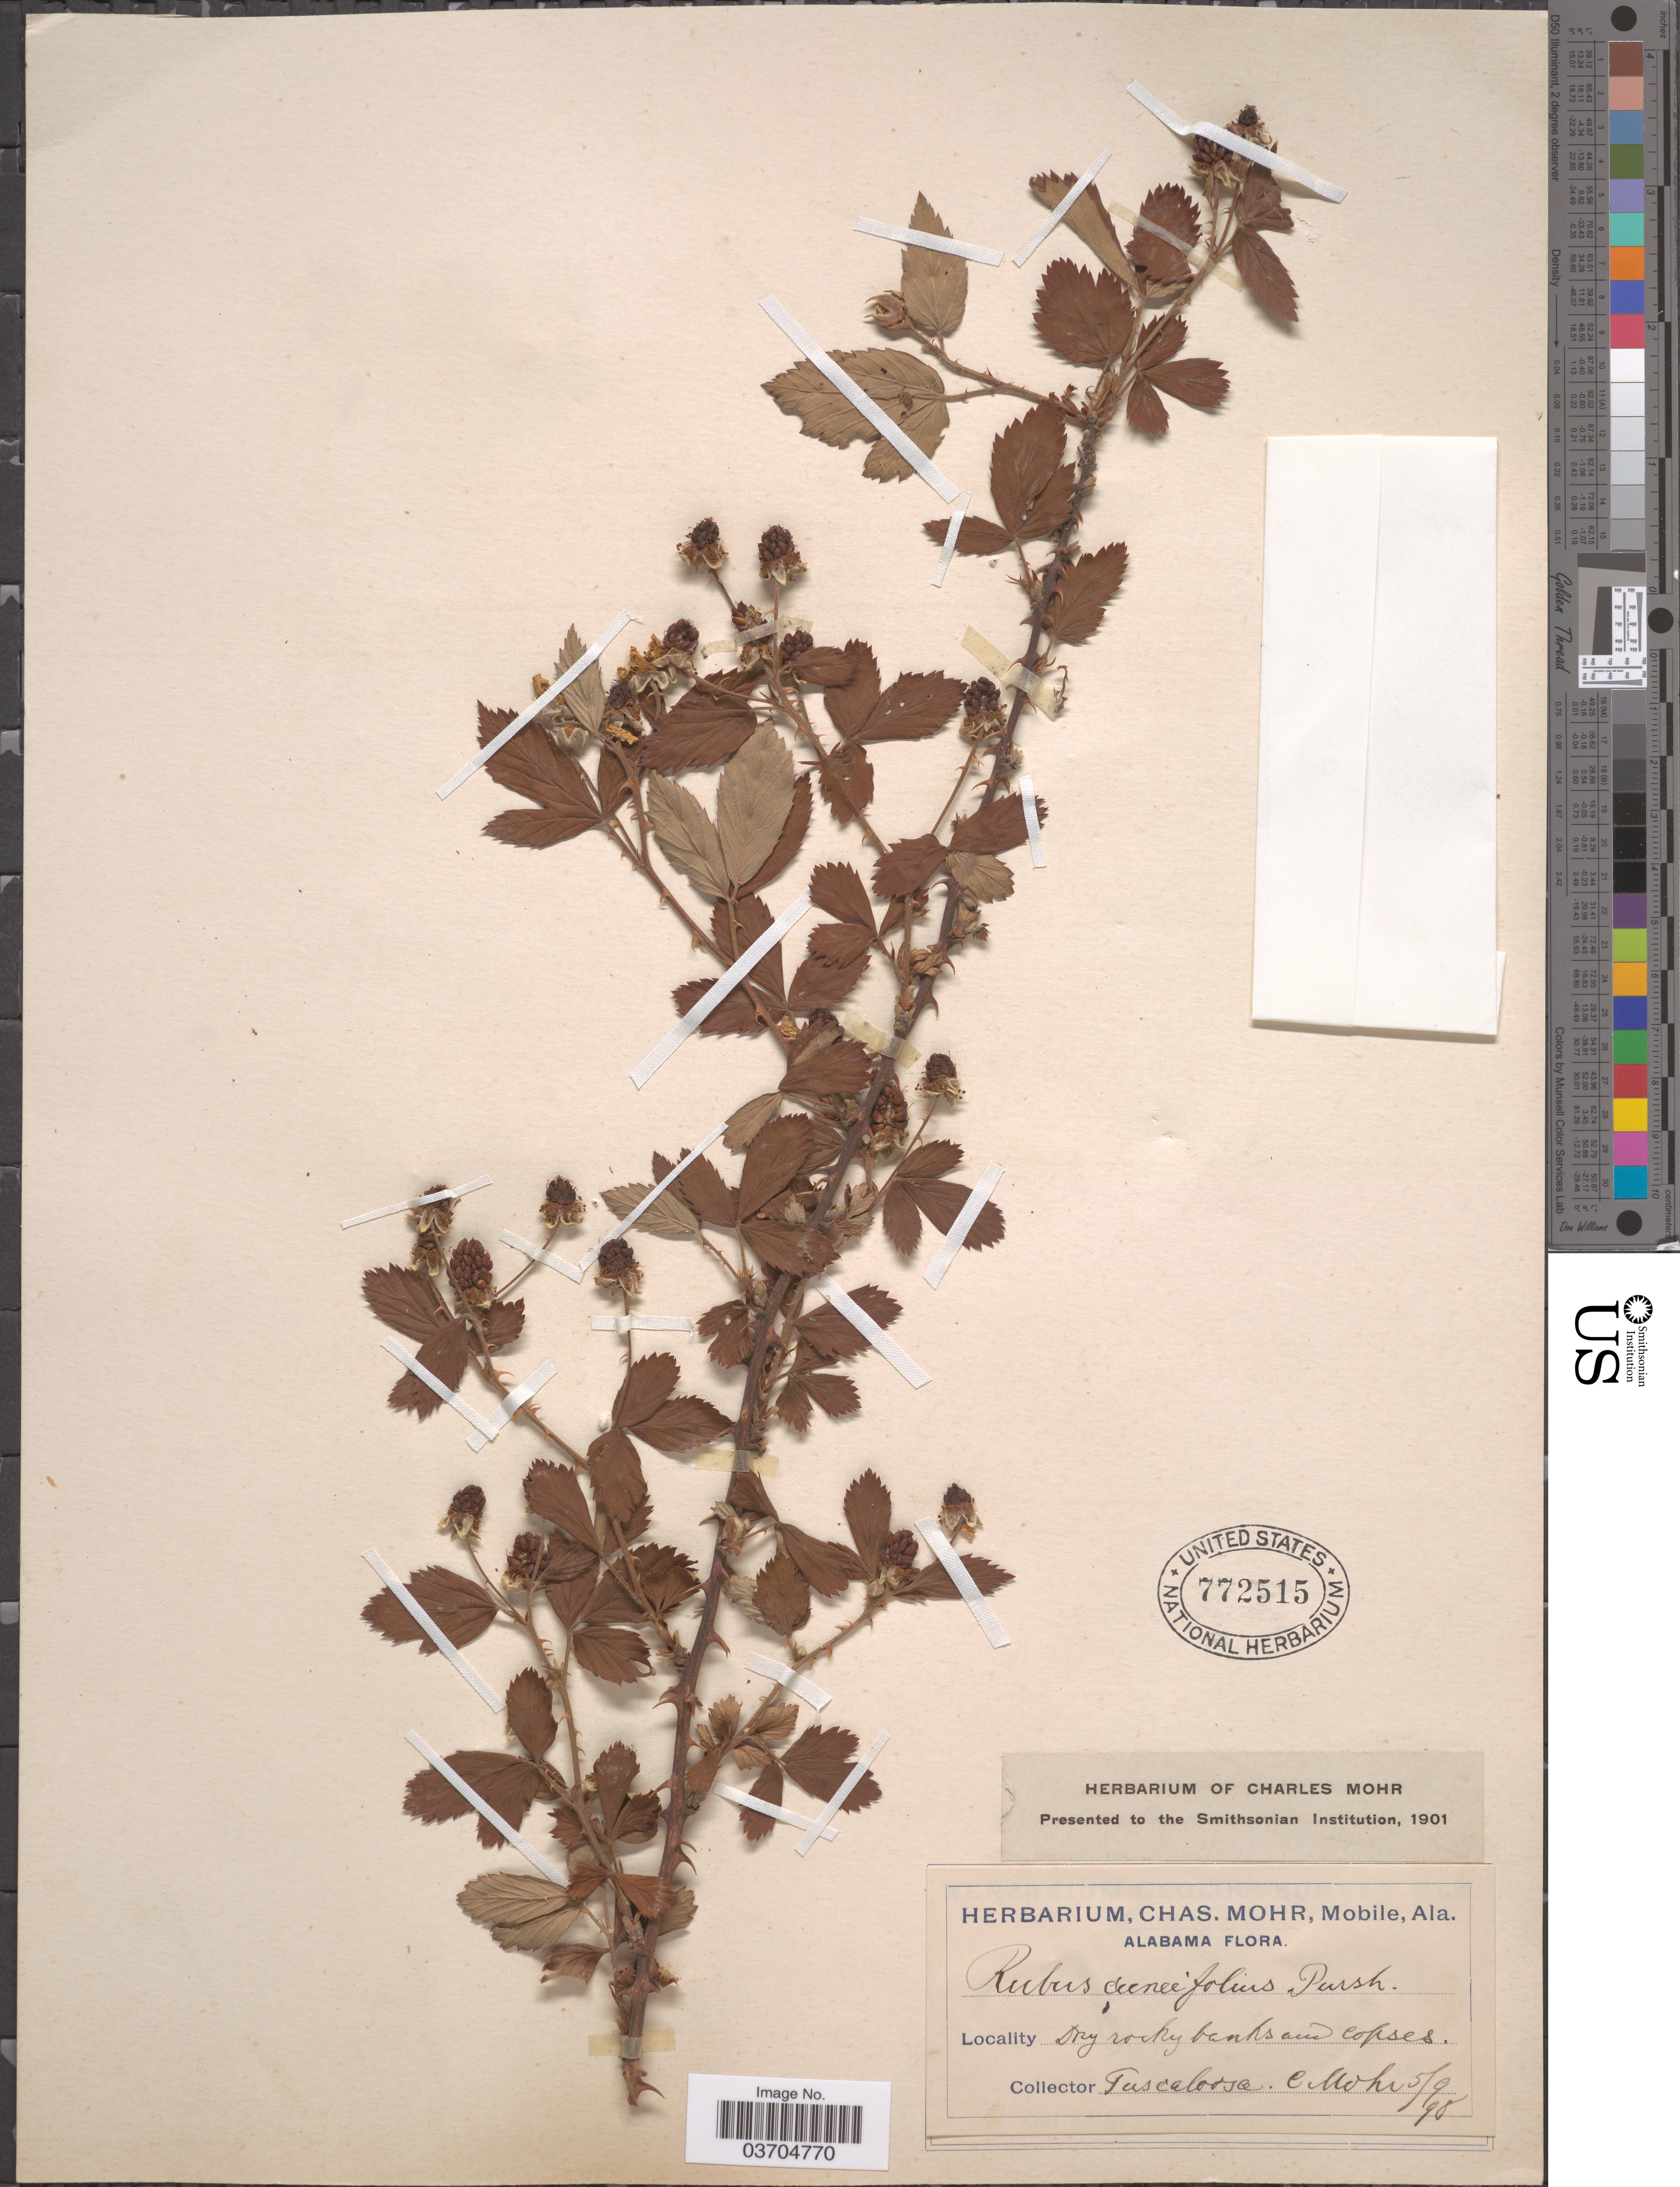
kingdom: Plantae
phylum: Tracheophyta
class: Magnoliopsida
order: Rosales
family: Rosaceae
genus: Rubus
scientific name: Rubus cuneifolius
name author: Pursh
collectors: Mohr, C. T. (herbarium)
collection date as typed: Transcribed d/m/y: 9/5/98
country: United States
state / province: Alabama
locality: Tuscaloosa.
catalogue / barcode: US 772515